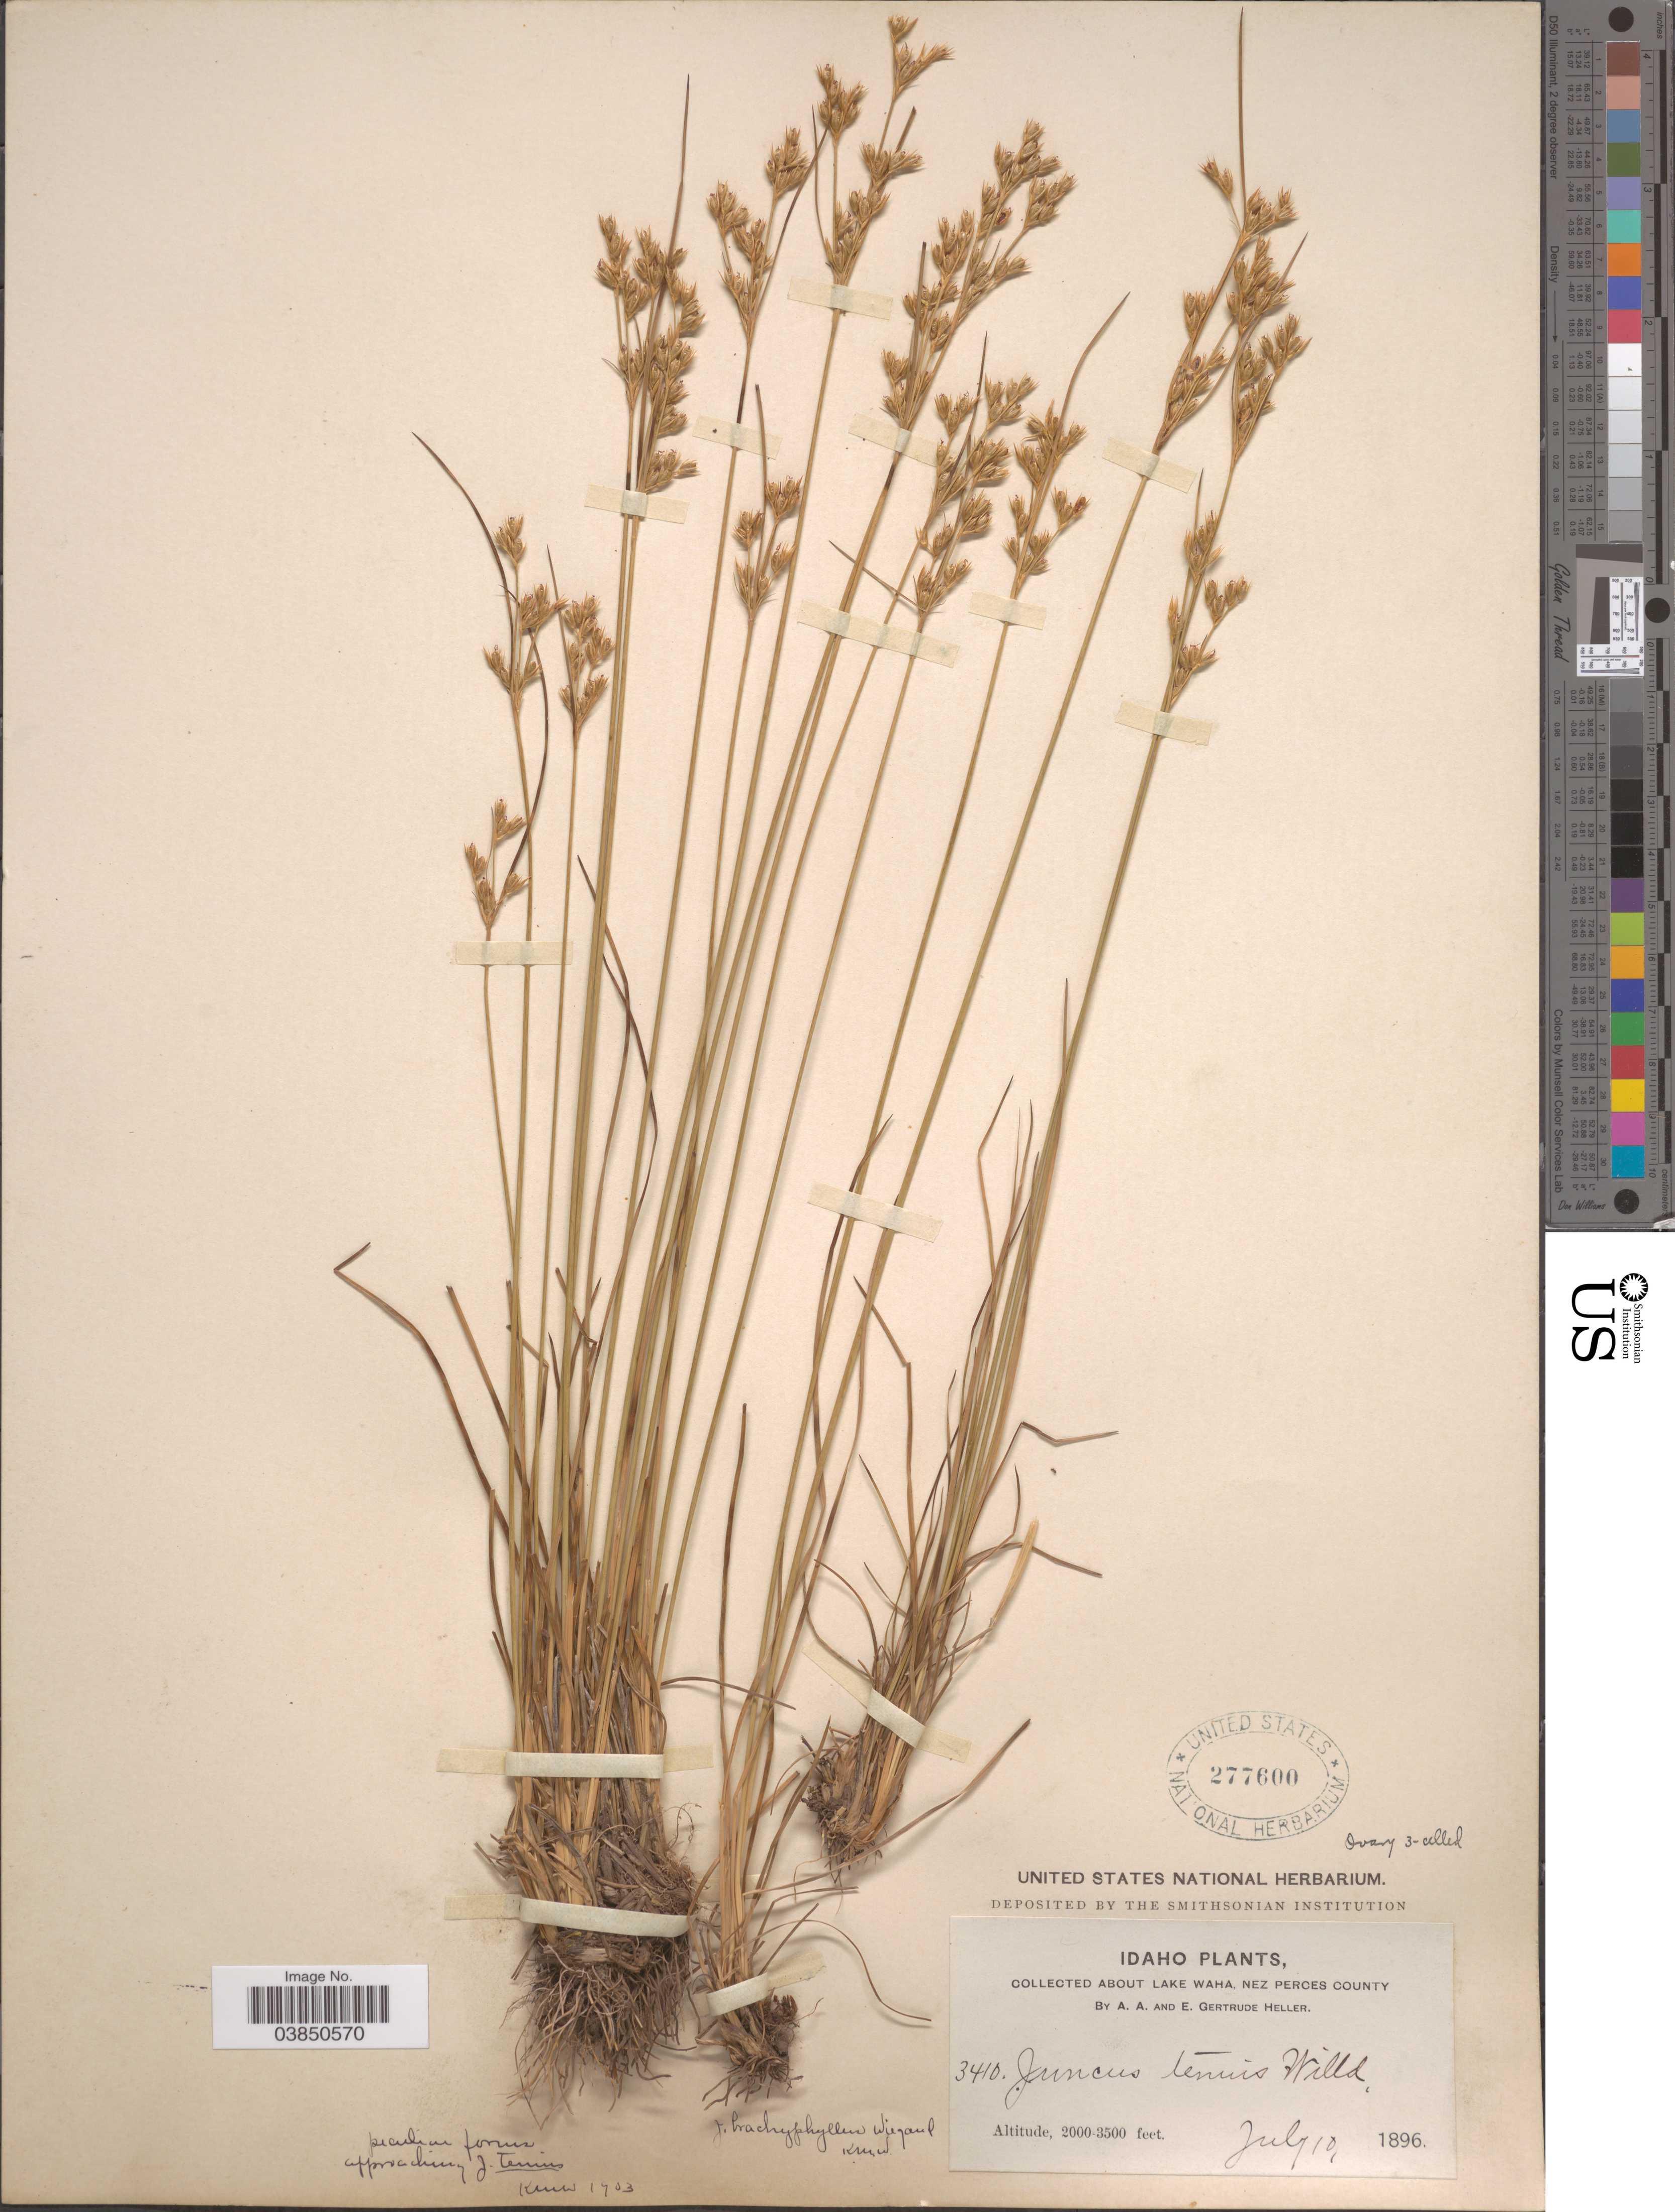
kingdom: Plantae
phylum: Tracheophyta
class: Liliopsida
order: Poales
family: Juncaceae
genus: Juncus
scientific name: Juncus brachycephalus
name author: (Engelm.) Buchenau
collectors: A. A. Heller & E. G. Heller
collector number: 3410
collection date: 1896-07-10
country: United States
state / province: Idaho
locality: About Lake Waha, Nez Perces County.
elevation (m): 610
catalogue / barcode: US 277600